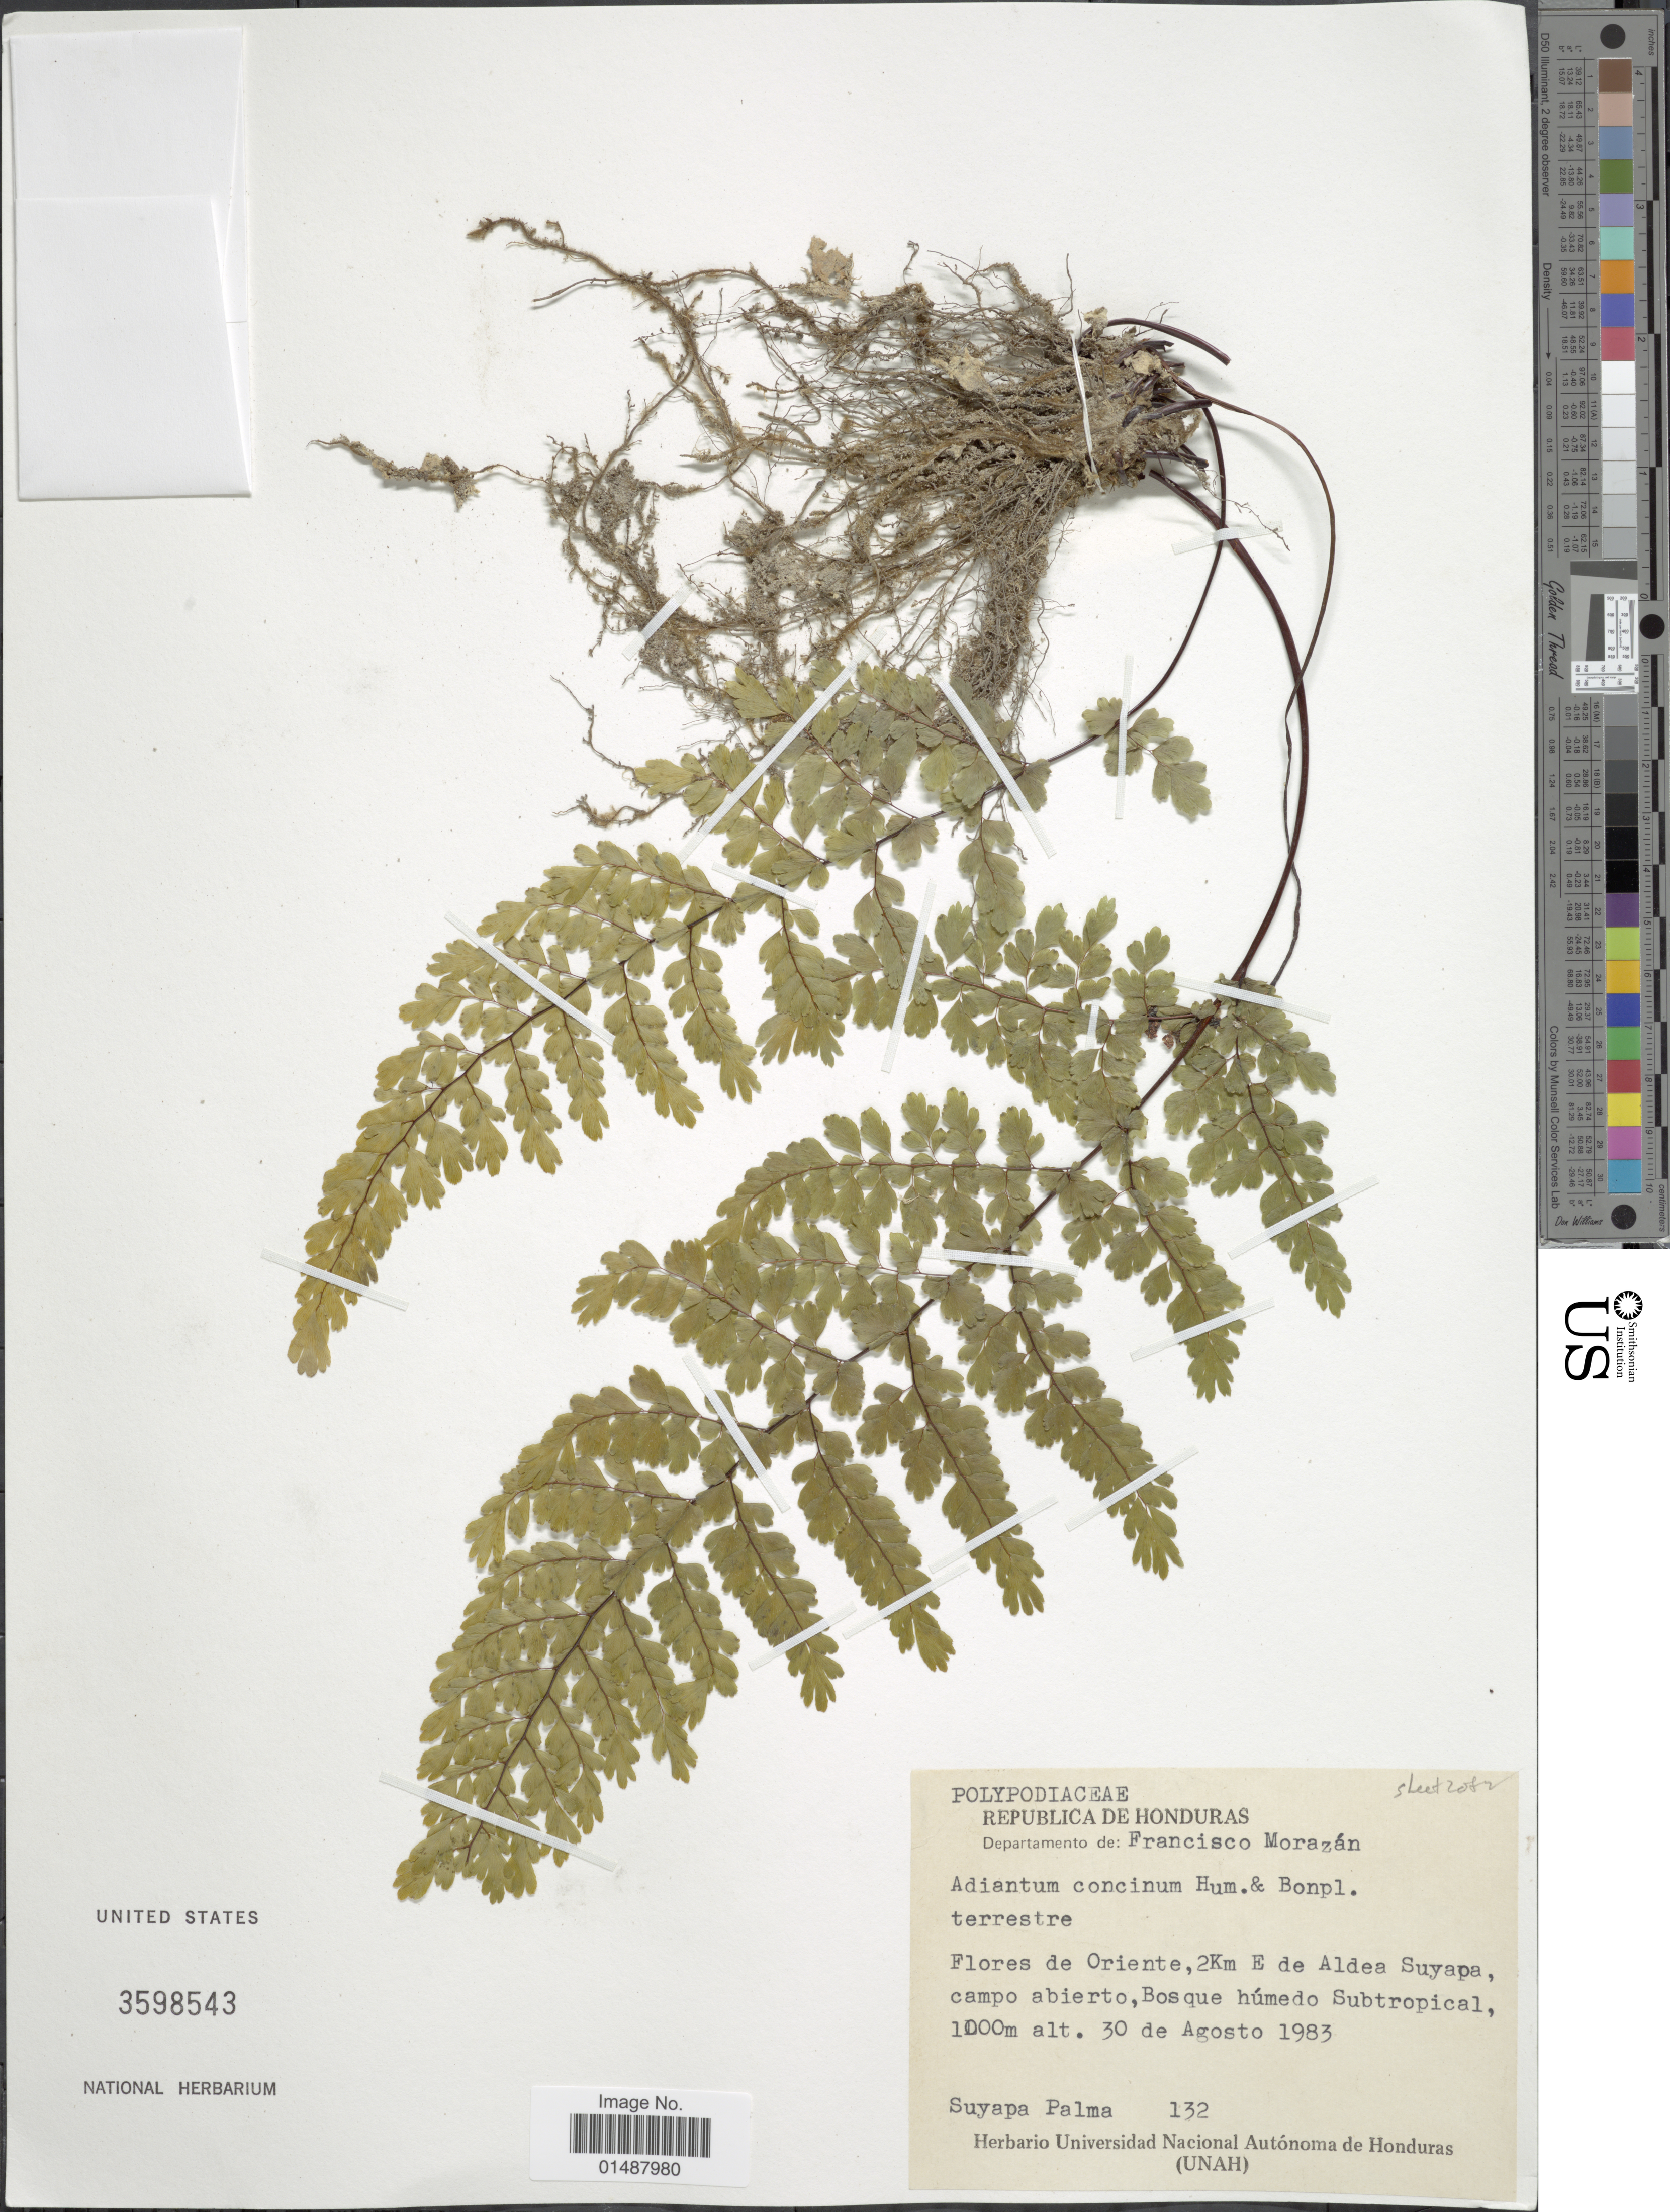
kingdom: Plantae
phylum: Tracheophyta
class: Polypodiopsida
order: Polypodiales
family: Pteridaceae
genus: Adiantum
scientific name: Adiantum concinnum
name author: Humb. & Bonpl. ex Willd.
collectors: S. Palma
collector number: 132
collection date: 1983-08-30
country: Honduras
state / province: Fco. Morazán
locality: Flores de Oriente, 2 Km e de Aldea Suyapa, campo abierto, Bosque humedo Subtropical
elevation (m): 1000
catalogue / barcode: US 3598543